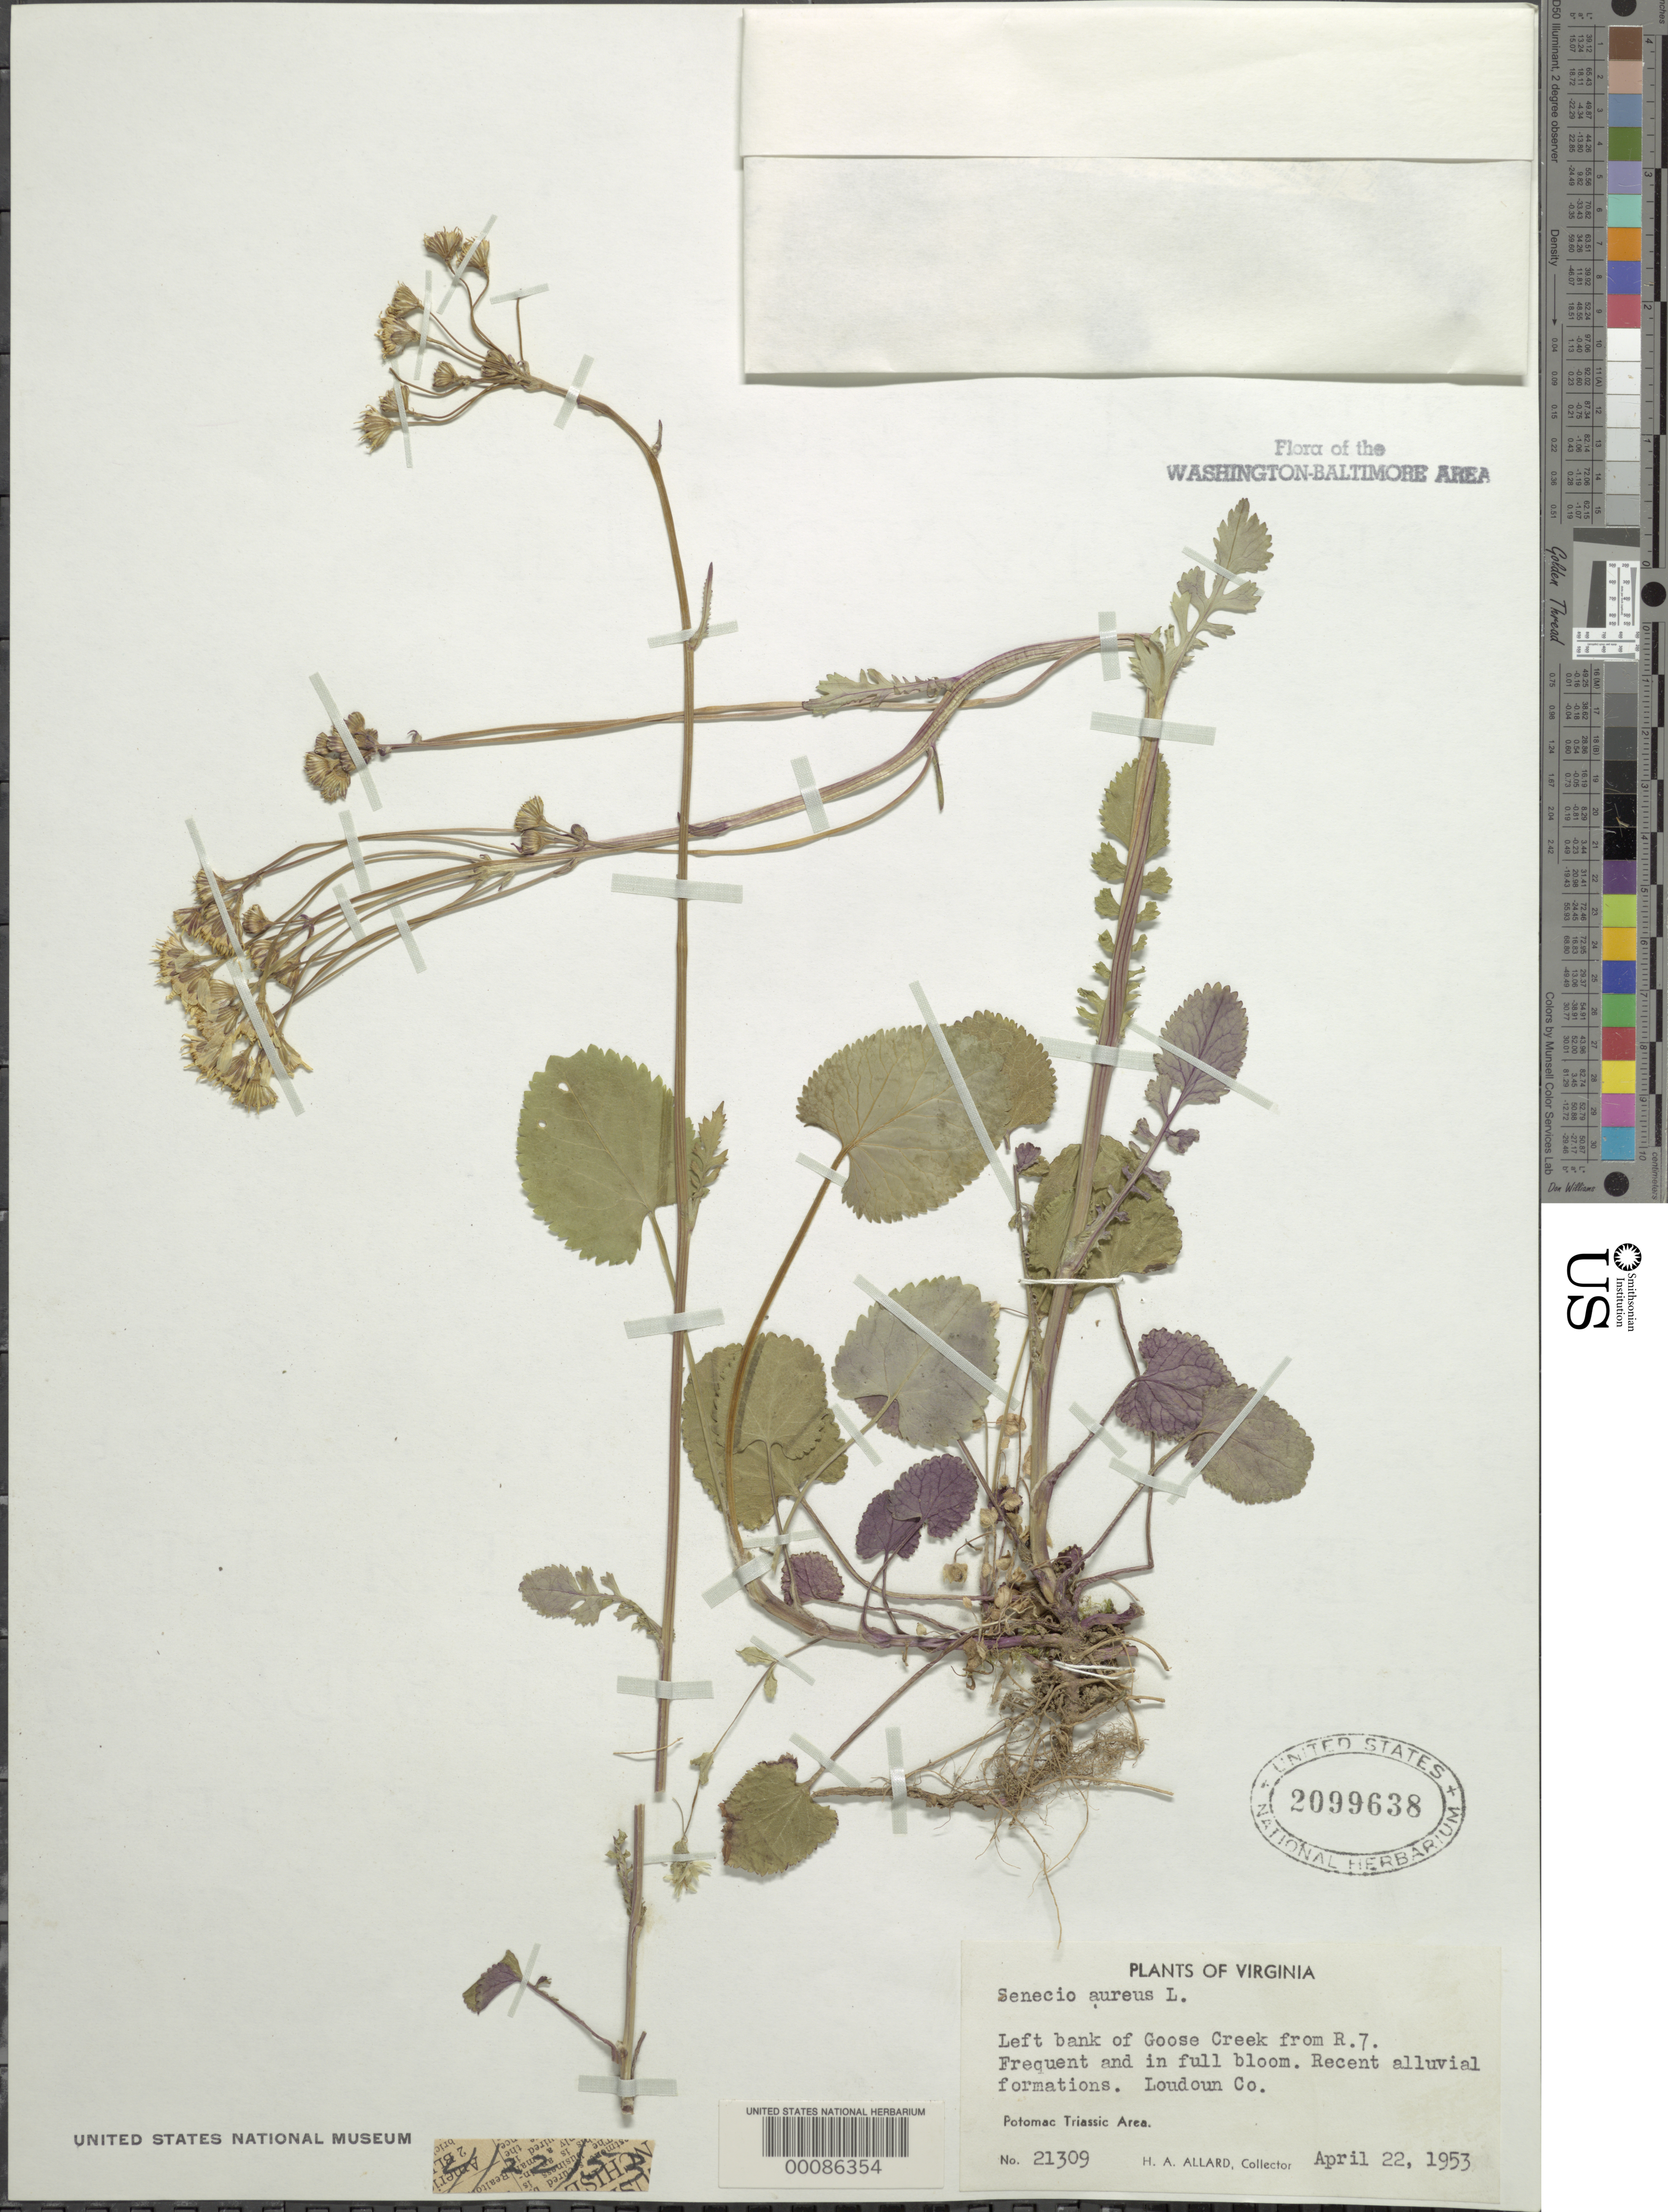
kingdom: Plantae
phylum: Tracheophyta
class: Magnoliopsida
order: Asterales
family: Asteraceae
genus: Packera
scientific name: Packera aurea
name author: (L.) Á. Löve & D. Löve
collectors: H. A. Allard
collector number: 21309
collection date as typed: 22 Apr 1953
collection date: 1953-04-22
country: United States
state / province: Virginia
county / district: Loudoun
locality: Goose Creek near Rt. 7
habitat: Recent alluvial formations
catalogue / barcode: US 2099638